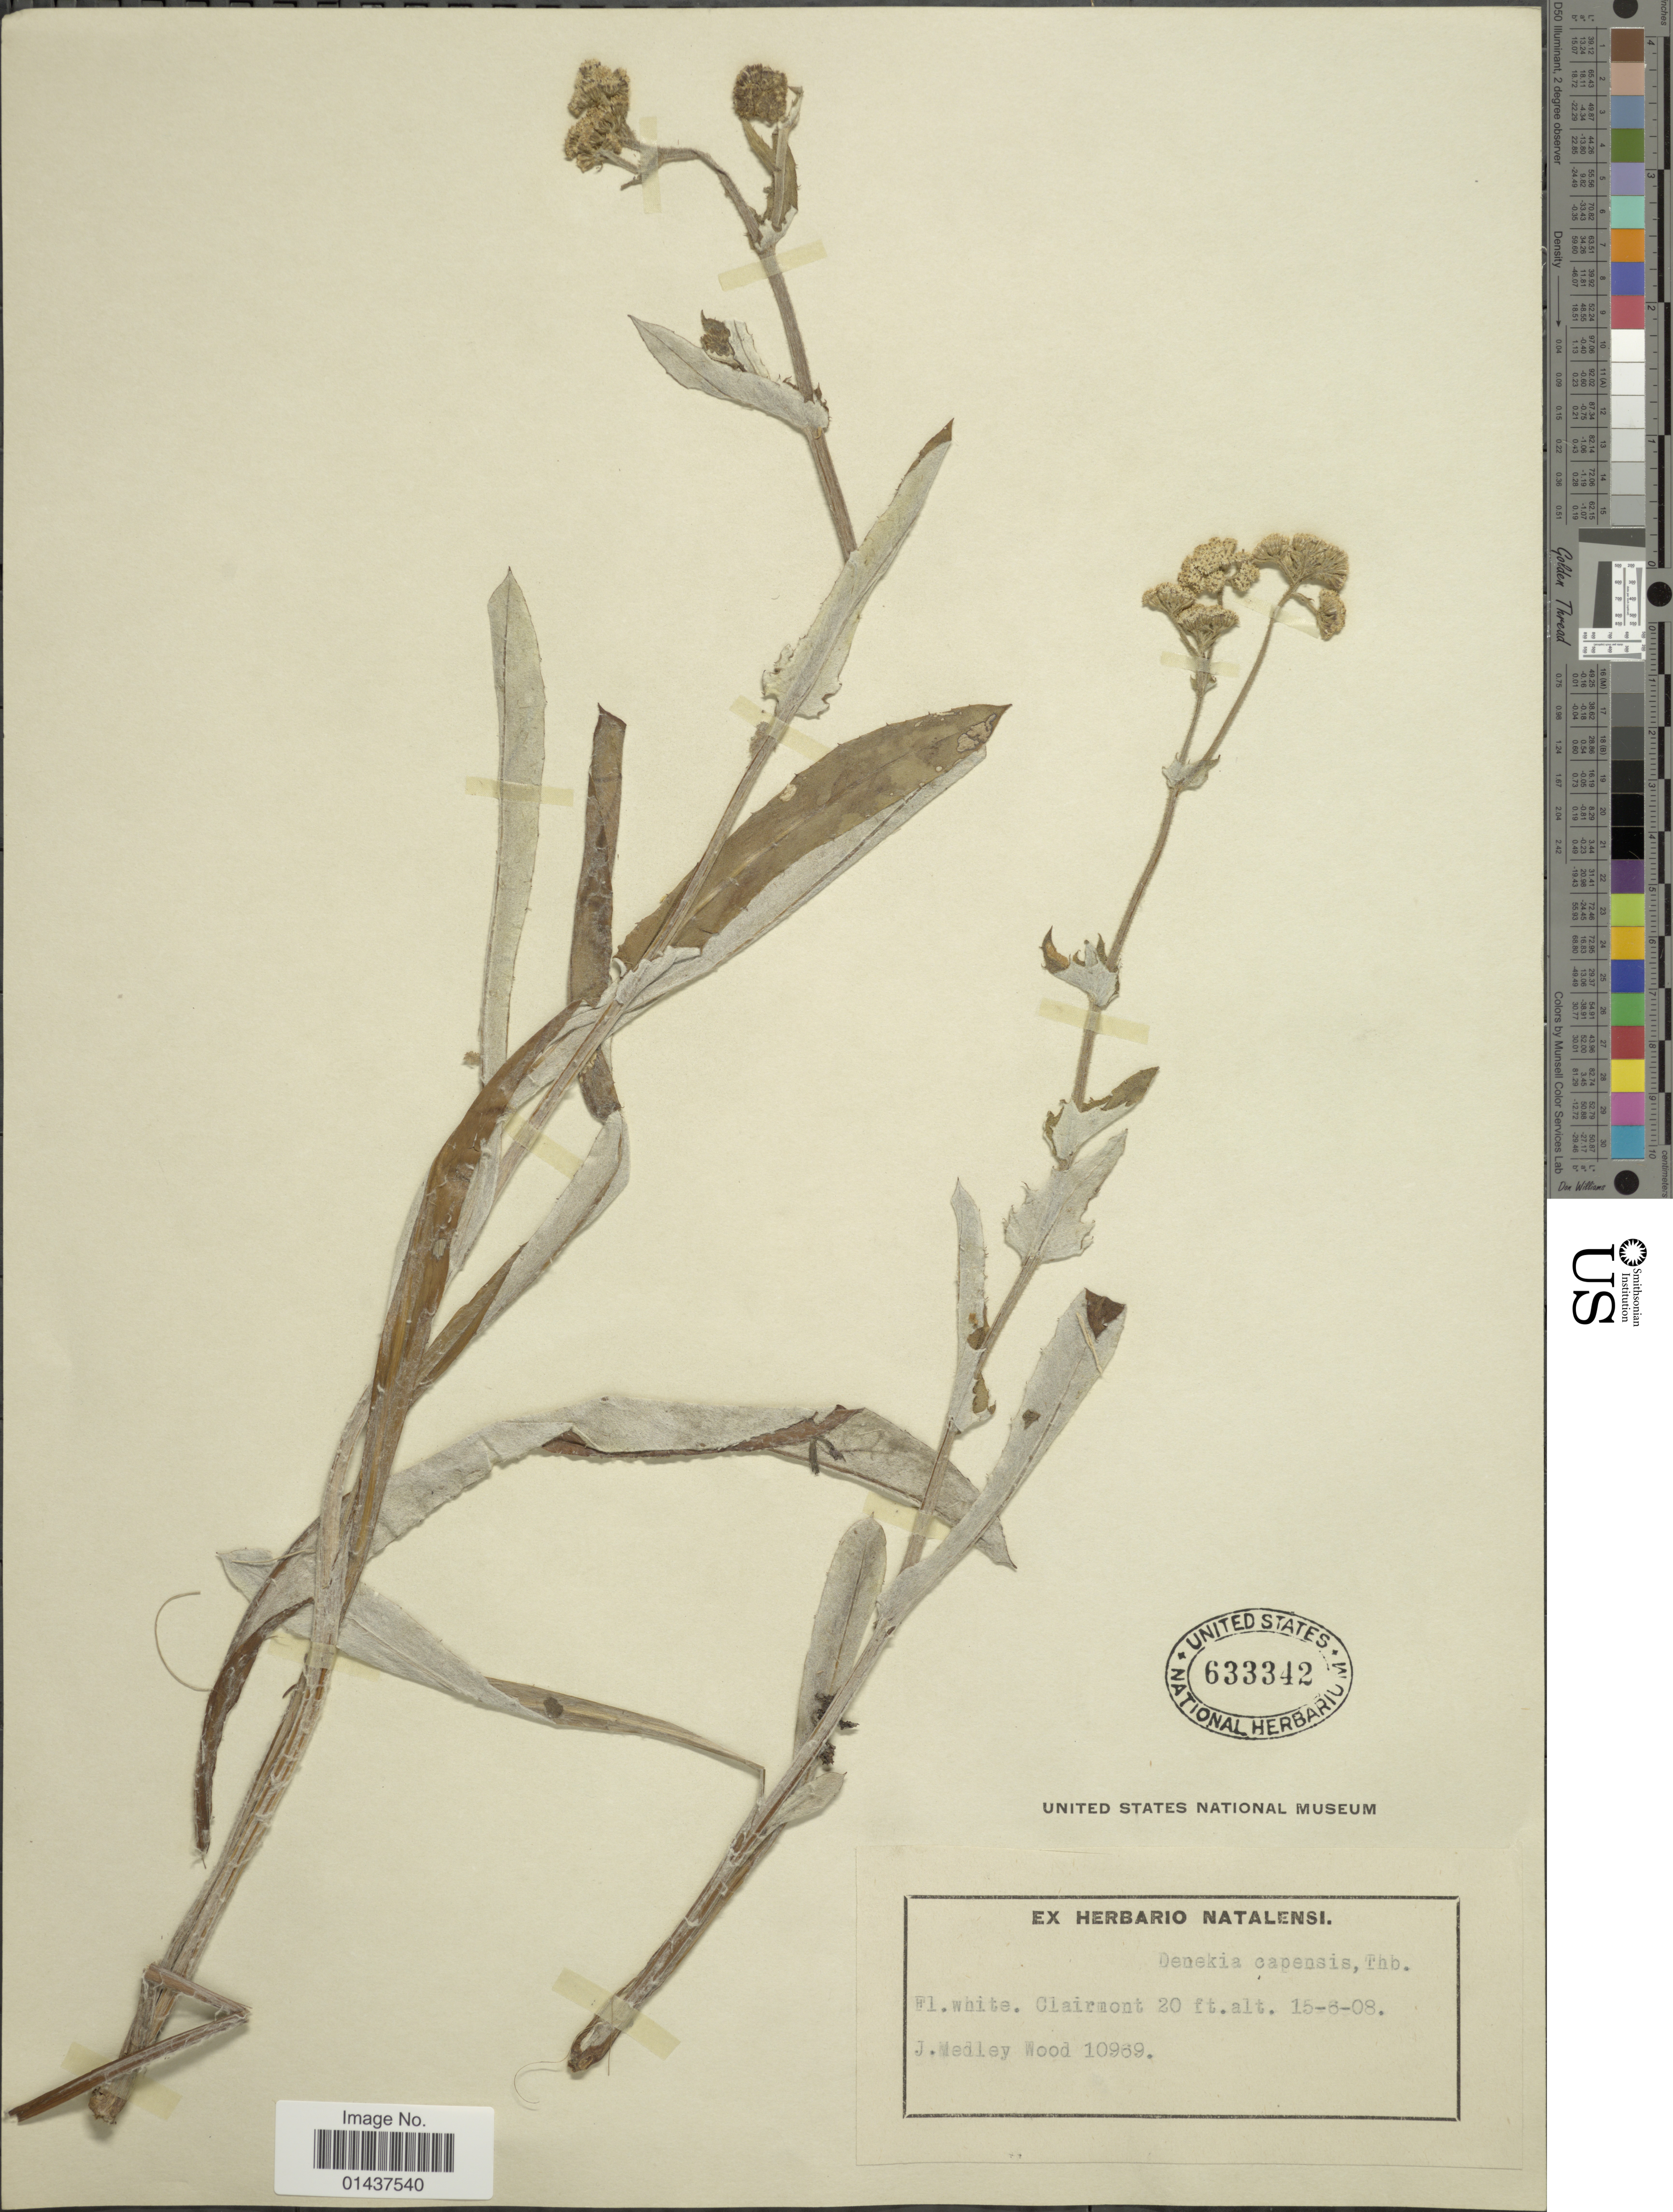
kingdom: Plantae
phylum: Tracheophyta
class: Magnoliopsida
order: Asterales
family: Asteraceae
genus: Denekia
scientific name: Denekia capensis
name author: Thunb.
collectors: J. M. Wood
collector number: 10969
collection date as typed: Transcribed d/m/y: 15/6/08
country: South Africa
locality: Clairmont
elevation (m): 6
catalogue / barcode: US 633342